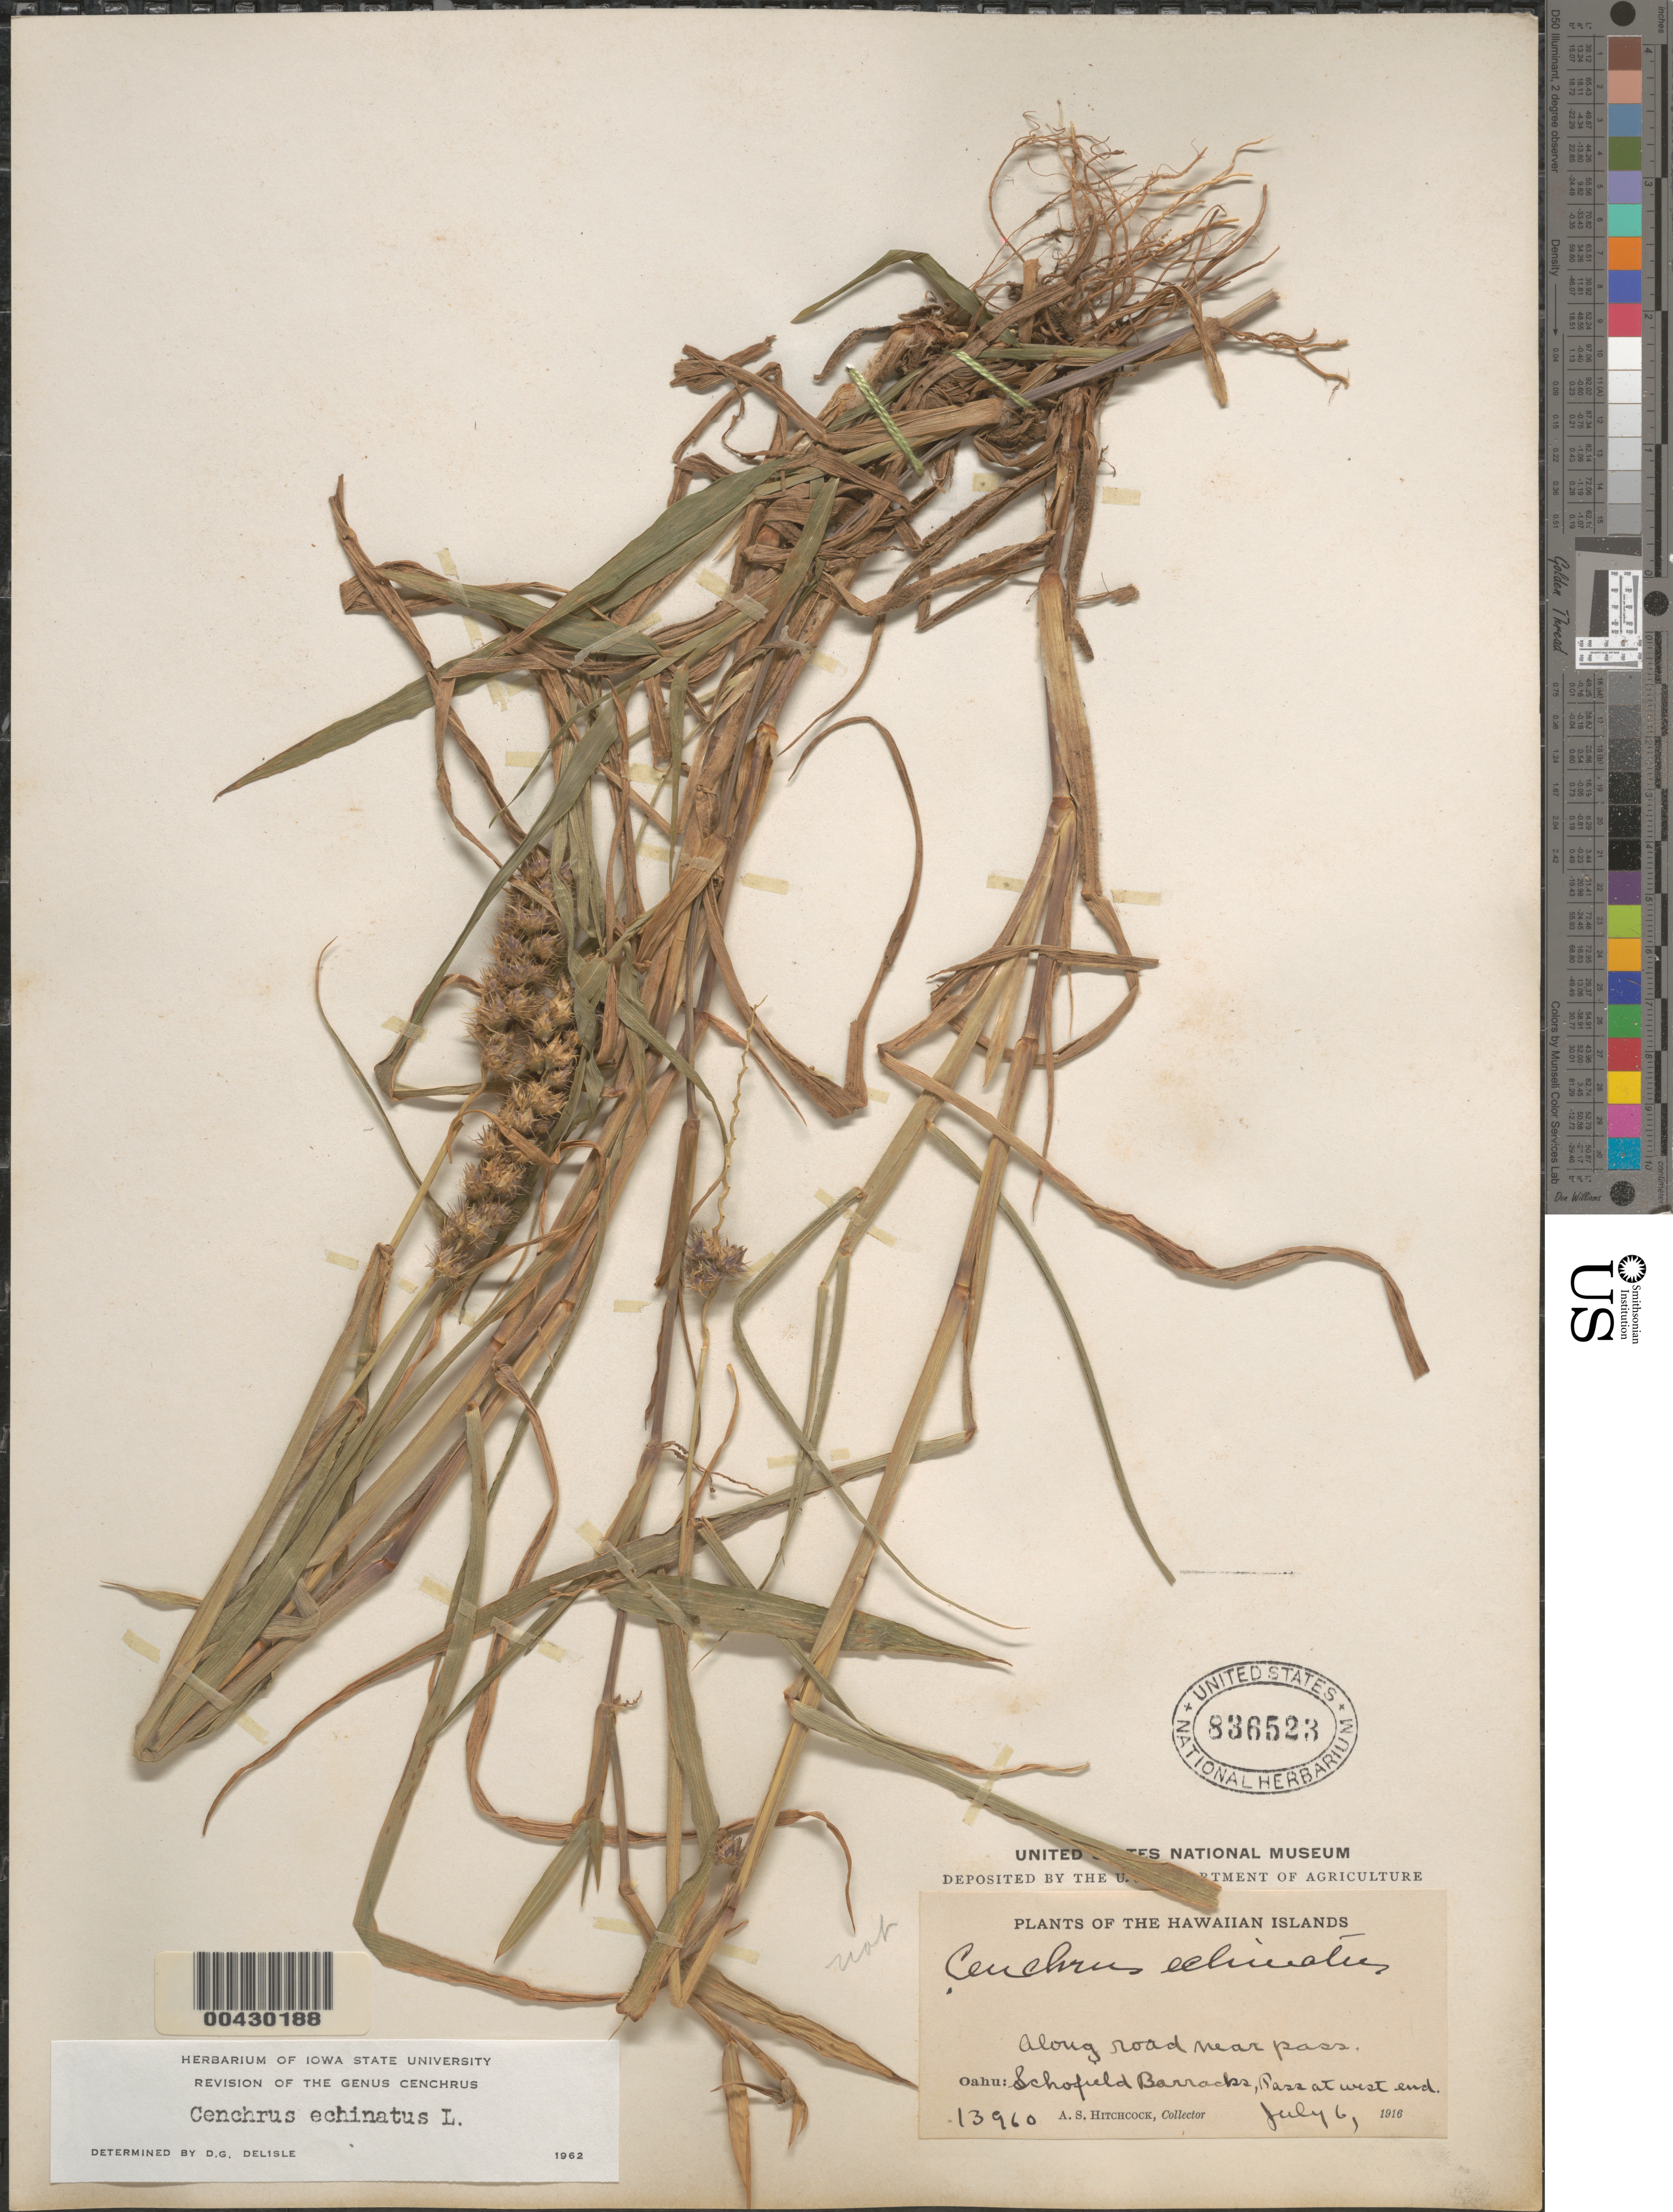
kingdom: Plantae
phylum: Tracheophyta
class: Liliopsida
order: Poales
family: Poaceae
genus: Cenchrus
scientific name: Cenchrus echinatus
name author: L.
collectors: A. S. Hitchcock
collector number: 13960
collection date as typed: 6 Jul 1916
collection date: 1916-07-06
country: United States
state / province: Hawaii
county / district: Honolulu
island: Oahu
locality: Schofield Barracks, Pass at west end.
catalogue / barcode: US 836523